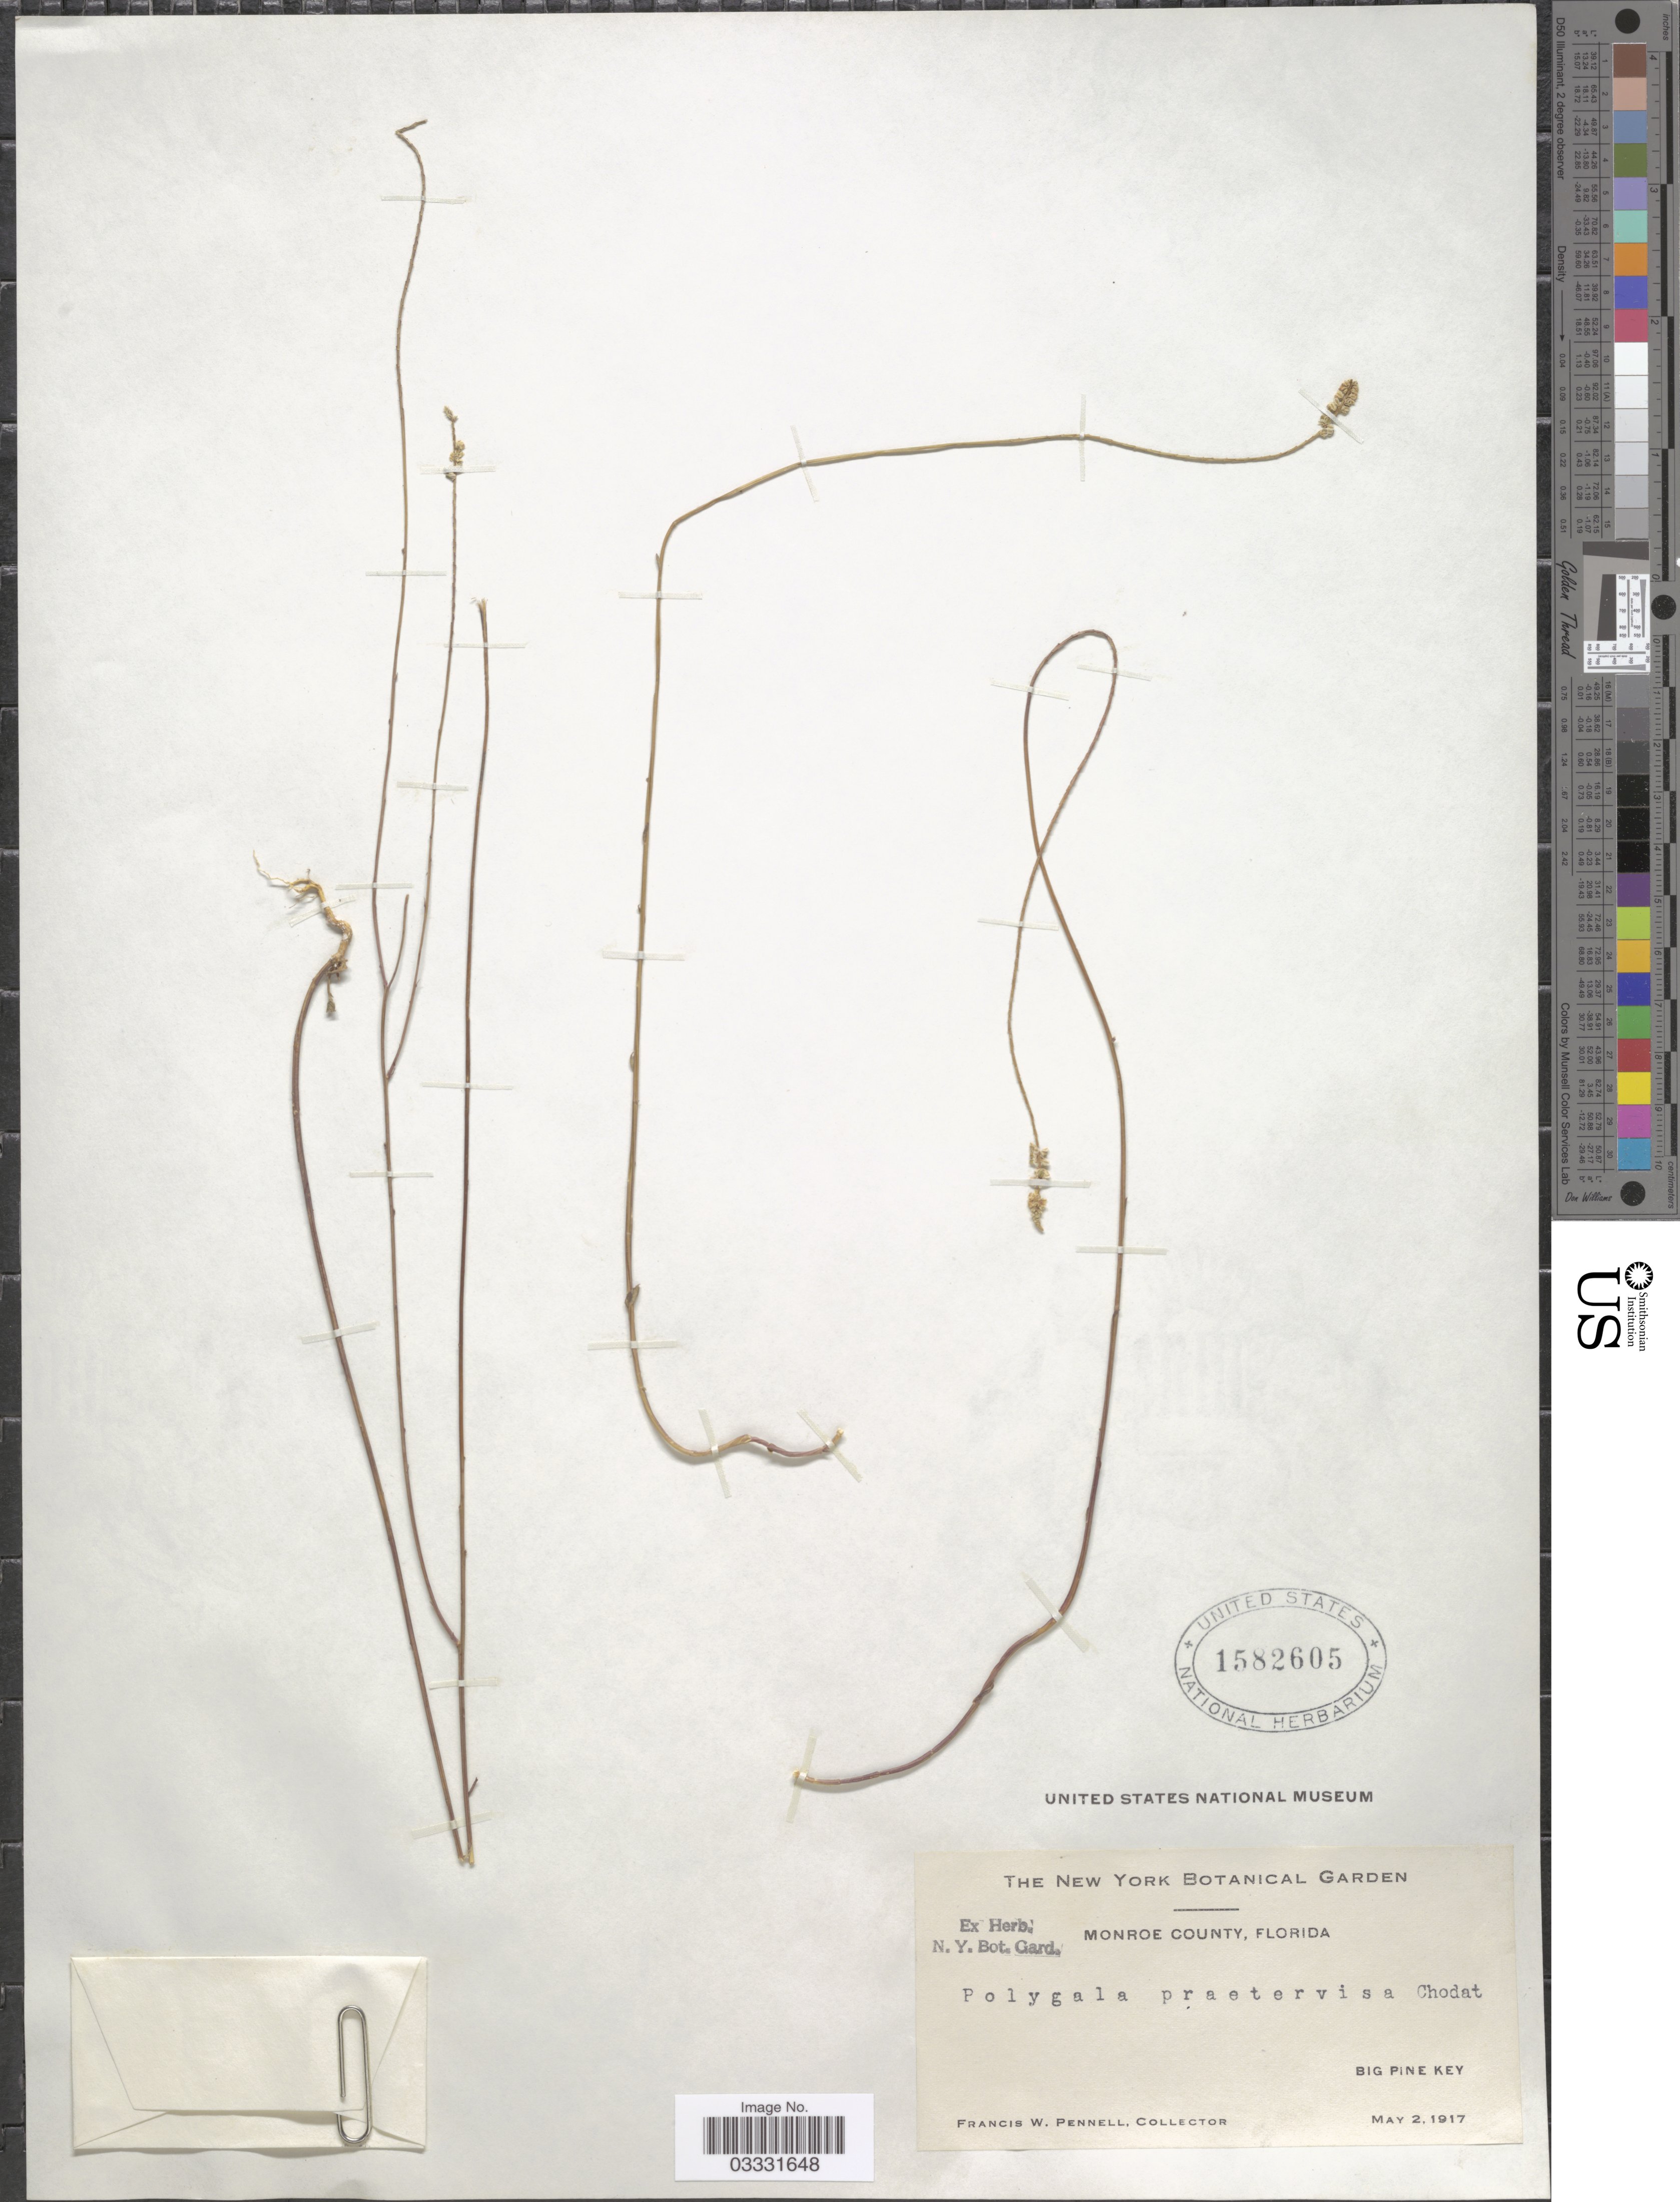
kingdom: Plantae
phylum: Tracheophyta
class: Magnoliopsida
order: Fabales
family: Polygalaceae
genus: Polygala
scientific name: Polygala praetervisa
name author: Chodat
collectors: F. W. Pennell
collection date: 1917-05-02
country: United States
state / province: Florida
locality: Monroe County. Big Pine Key.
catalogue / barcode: US 1582605